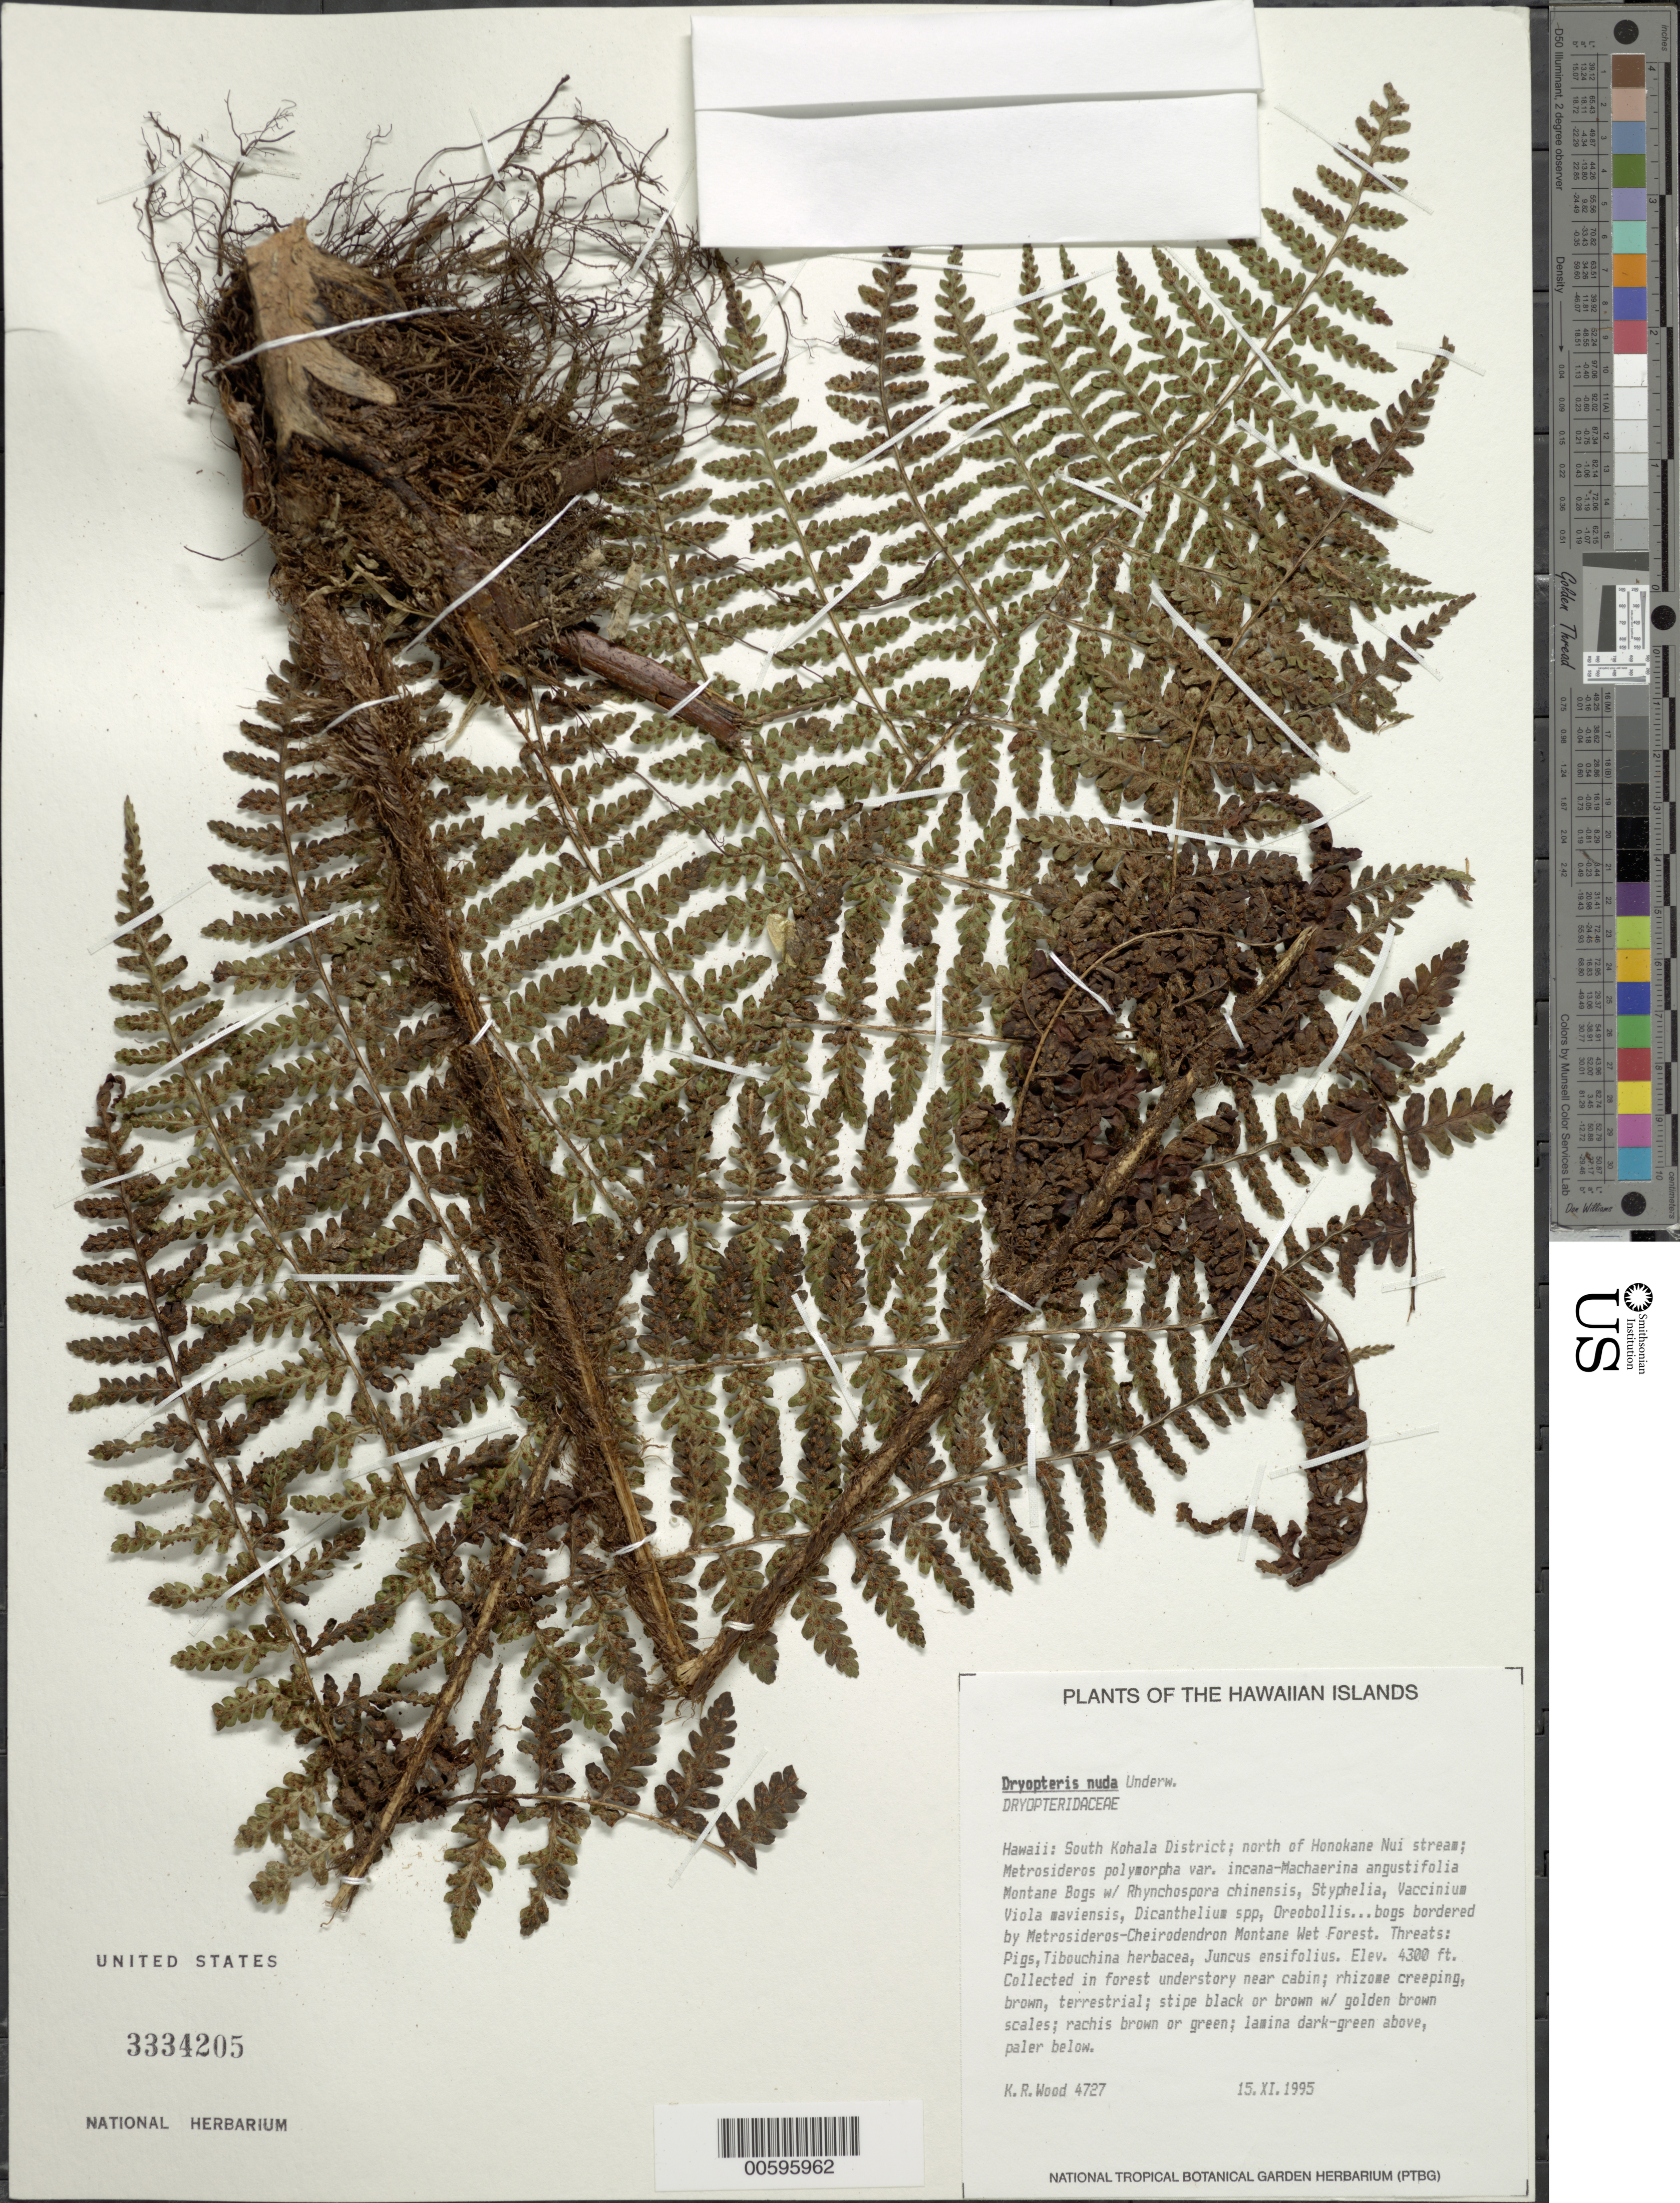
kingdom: Plantae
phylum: Tracheophyta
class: Polypodiopsida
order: Polypodiales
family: Dryopteridaceae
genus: Dryopteris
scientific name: Dryopteris glabra var. nuda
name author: (Underw.) Fraser-Jenk.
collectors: K. R. Wood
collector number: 4727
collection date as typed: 15 Nov 1995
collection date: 1995-11-15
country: United States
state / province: Hawaii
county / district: Hawaii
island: Hawaii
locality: South Kohala Dist; N of Honokane Nui stream.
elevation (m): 1311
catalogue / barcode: US 3334205